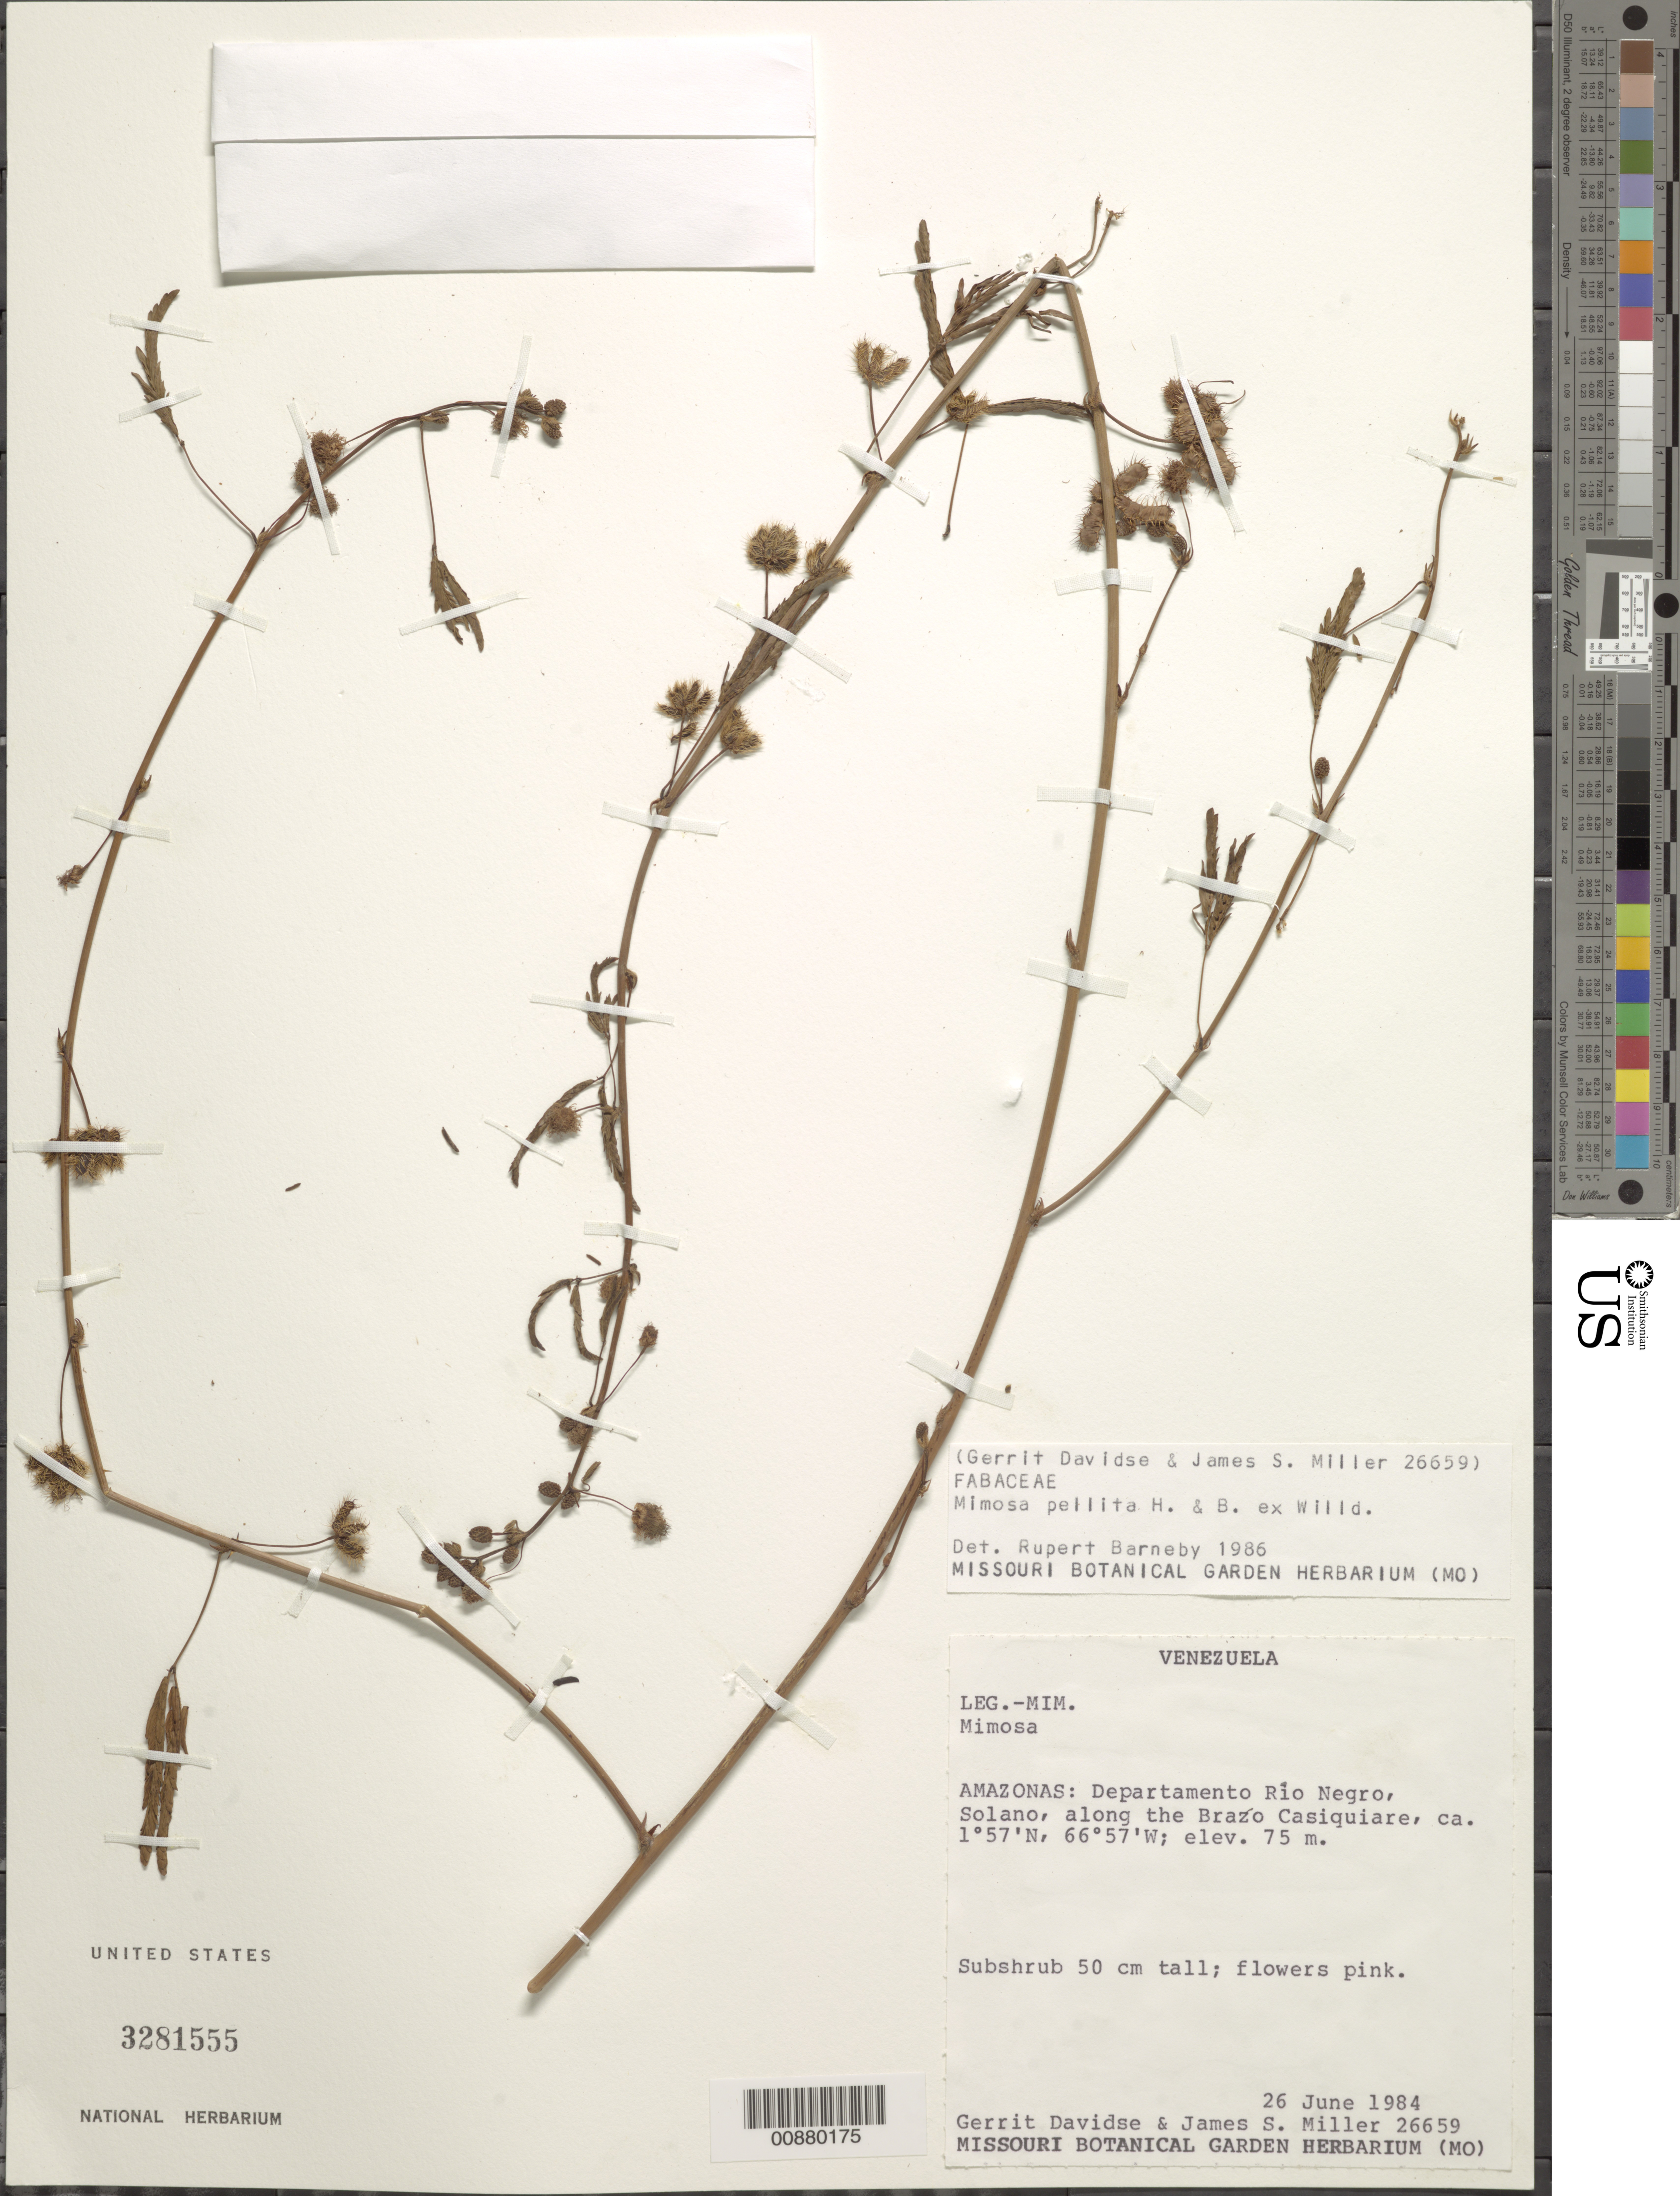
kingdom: Plantae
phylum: Tracheophyta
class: Magnoliopsida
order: Fabales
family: Fabaceae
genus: Mimosa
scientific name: Mimosa pellita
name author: Humb. & Bonpl. ex Willd.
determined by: Barneby, Rupert C., (NY)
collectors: G. Davidse & J. S. Miller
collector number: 26659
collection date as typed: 26-Jun-84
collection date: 1984-06-26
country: Venezuela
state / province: Amazonas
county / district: Río Negro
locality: Solano, along the Brazo Casiquiare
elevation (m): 75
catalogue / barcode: US 3281555